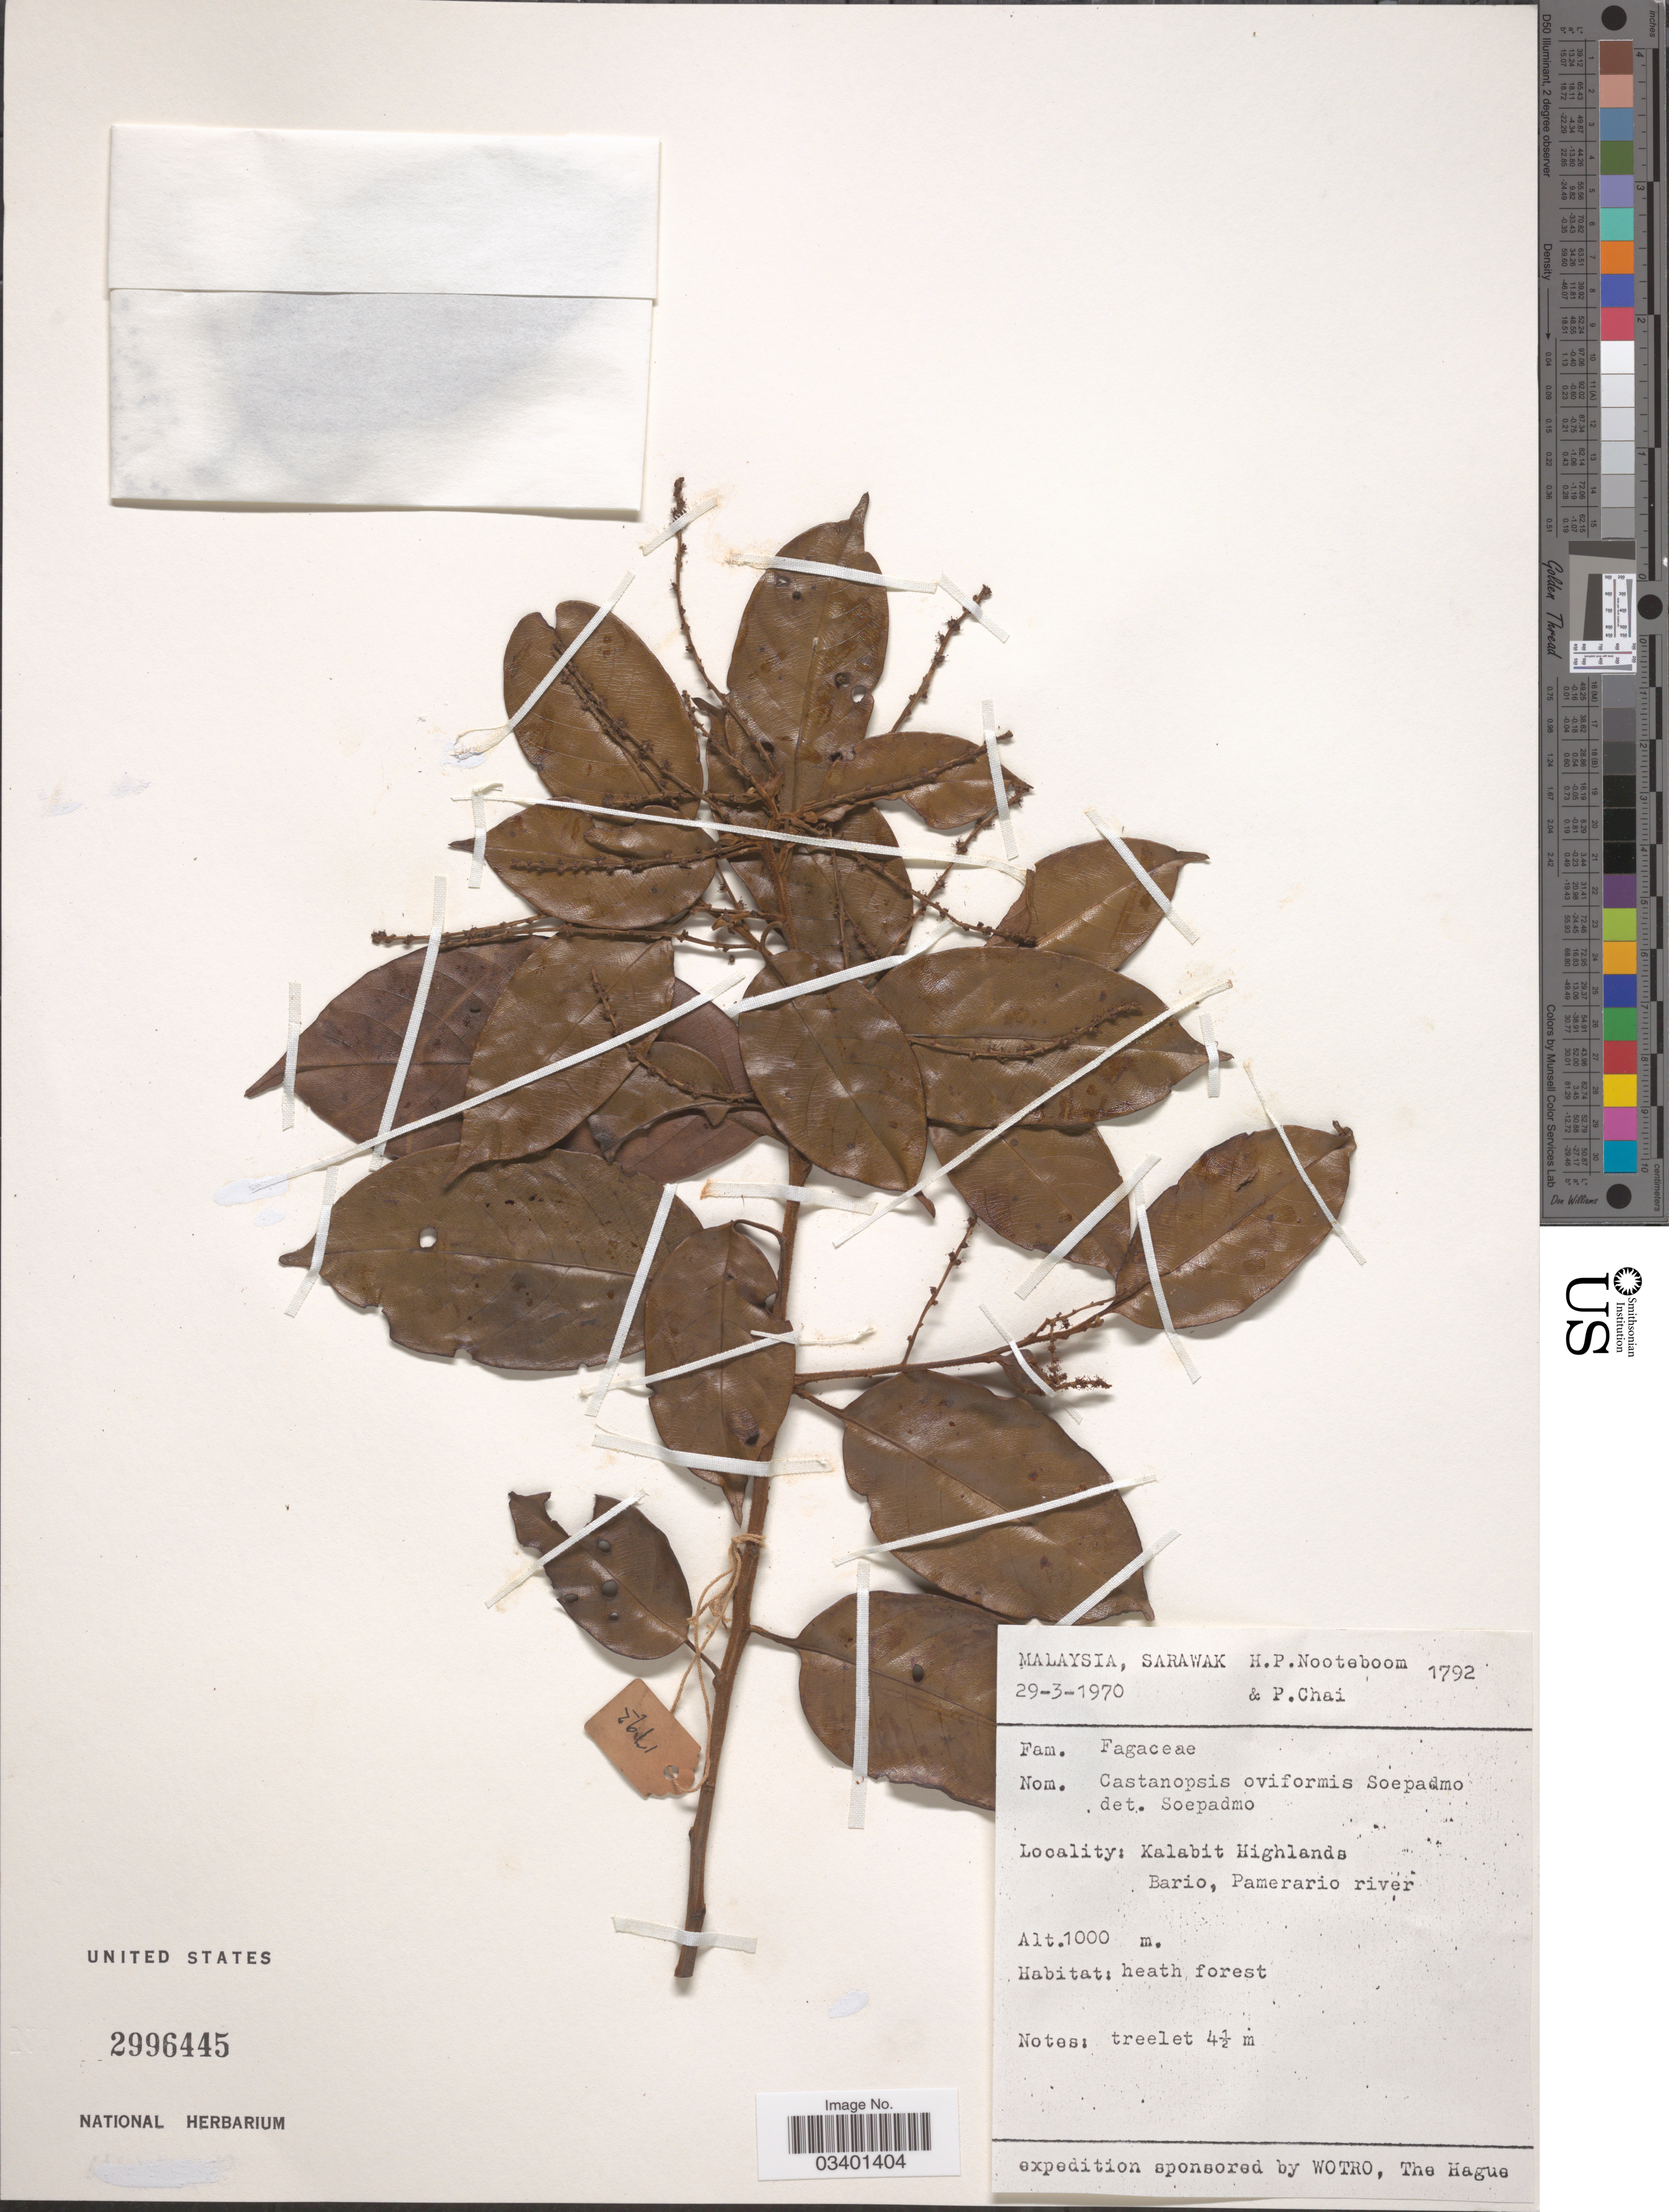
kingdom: Plantae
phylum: Tracheophyta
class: Magnoliopsida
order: Fagales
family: Fagaceae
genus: Castanopsis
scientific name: Castanopsis oviformis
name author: Soepadmo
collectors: H. P. Nooteboom & P. Chai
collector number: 1792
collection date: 1970-03-29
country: Malaysia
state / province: Sarawak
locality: Kalabit Highlands. Bario, Pamerario river.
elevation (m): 1000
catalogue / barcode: US 2996445